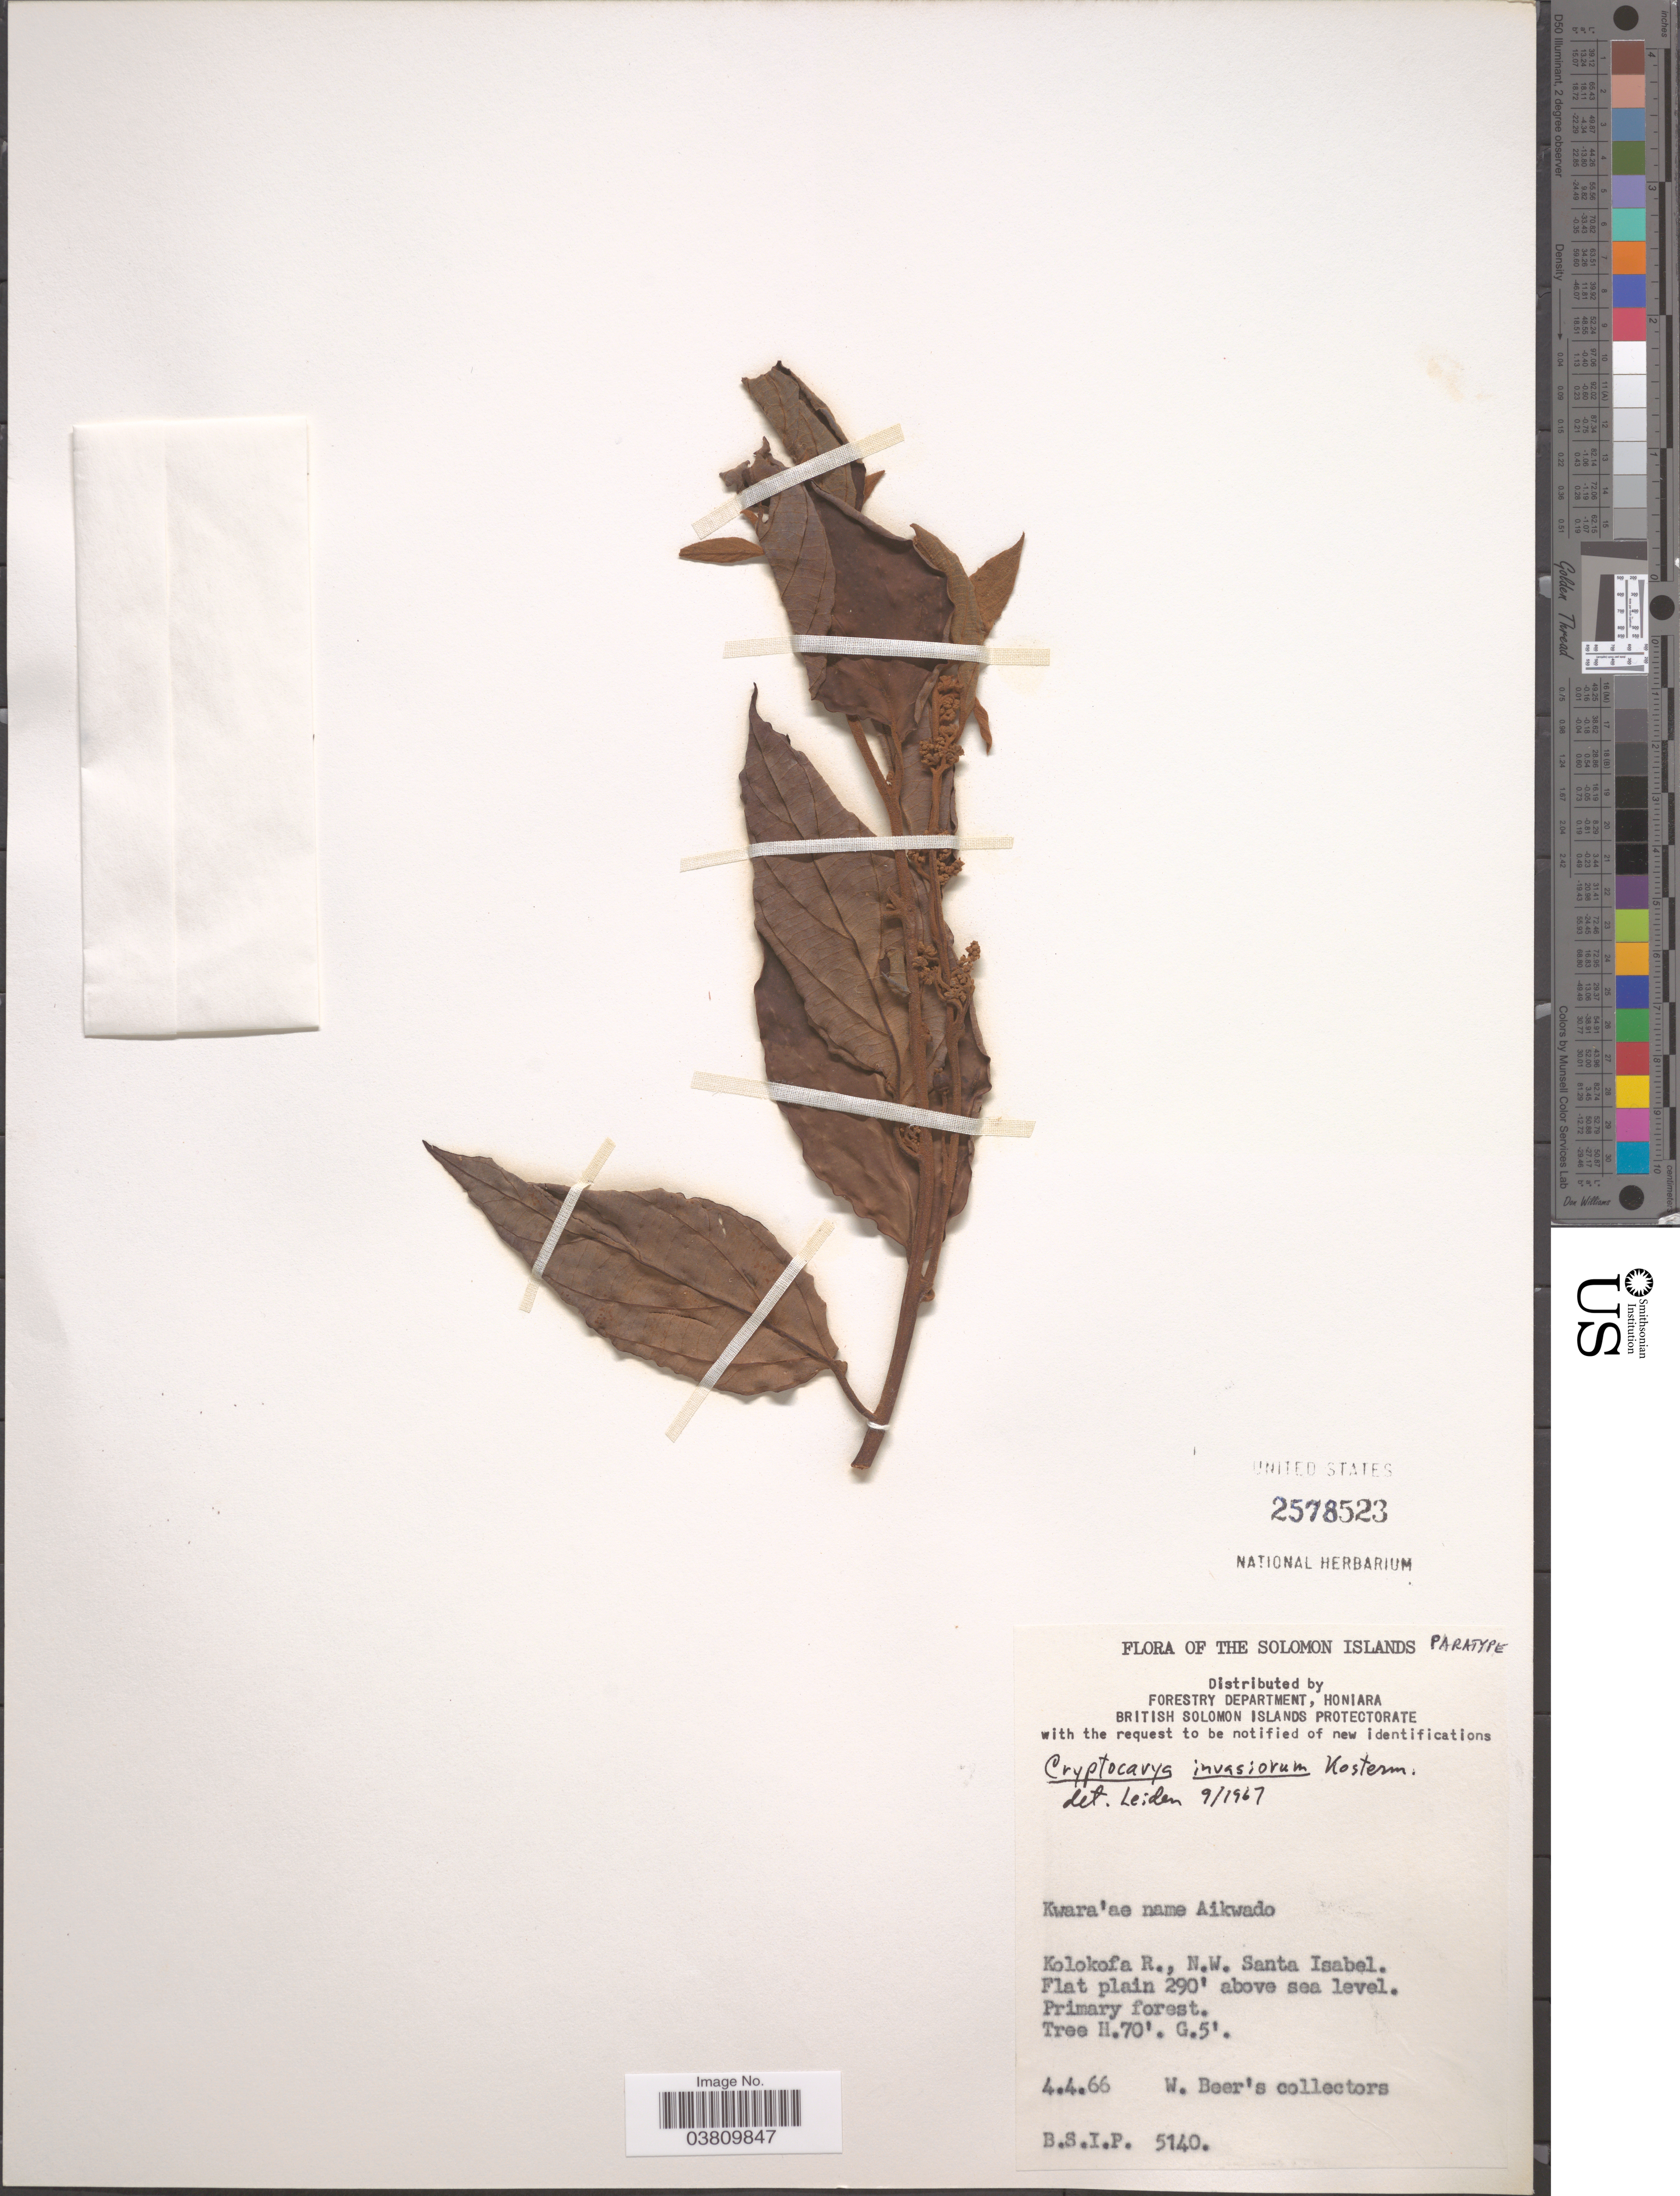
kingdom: Plantae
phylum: Tracheophyta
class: Magnoliopsida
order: Laurales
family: Lauraceae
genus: Cryptocarya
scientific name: Cryptocarya invasiorum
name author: Kosterm.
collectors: W. Beer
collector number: BSIP 5140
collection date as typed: Transcribed d/m/y: 4/4/66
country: Solomon Islands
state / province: Solomon Islands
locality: Kolokofa R., N.W. Santa Isabel.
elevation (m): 88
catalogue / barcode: US 2578523